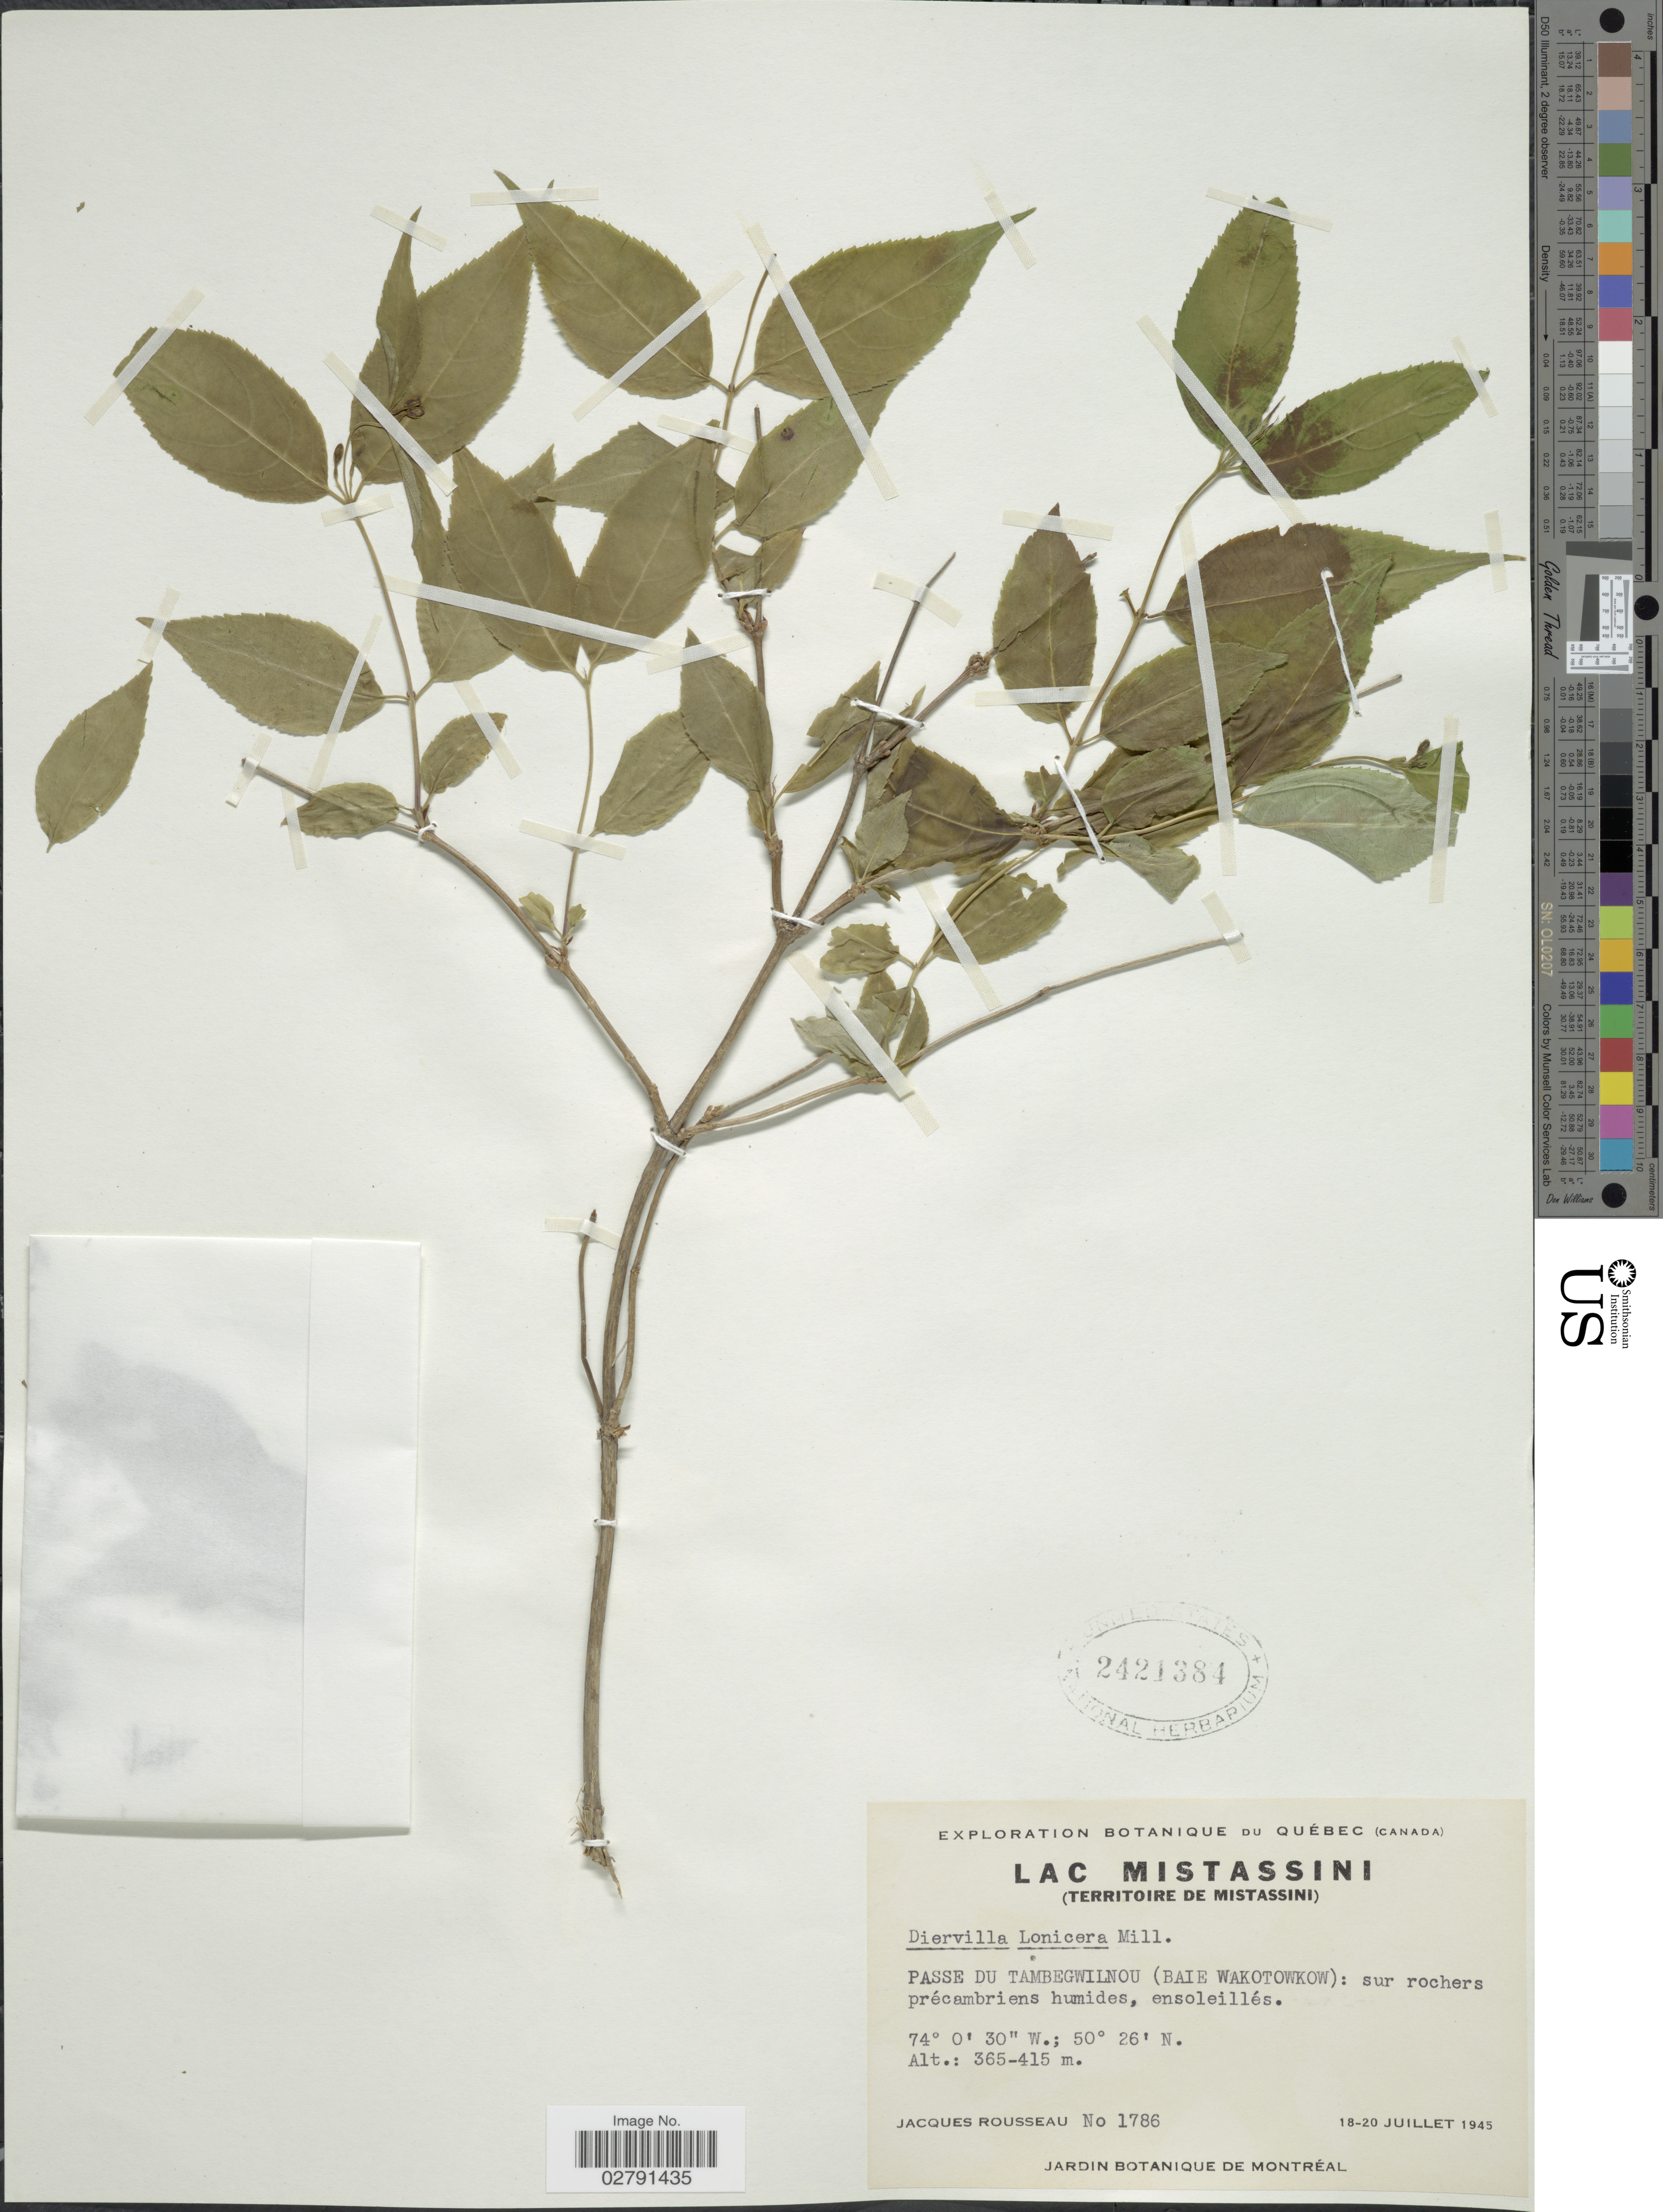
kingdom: Plantae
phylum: Tracheophyta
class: Magnoliopsida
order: Dipsacales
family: Caprifoliaceae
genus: Diervilla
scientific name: Diervilla lonicera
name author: Mill.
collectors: J. Rousseau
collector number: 1786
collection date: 1945-07-18/1945-07-20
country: Canada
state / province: Quebec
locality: Lac Mistassini (Territoire de Mistassini), Passe du Tambegwilnou (Baie Wakotokow).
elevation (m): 365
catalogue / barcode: US 2421384